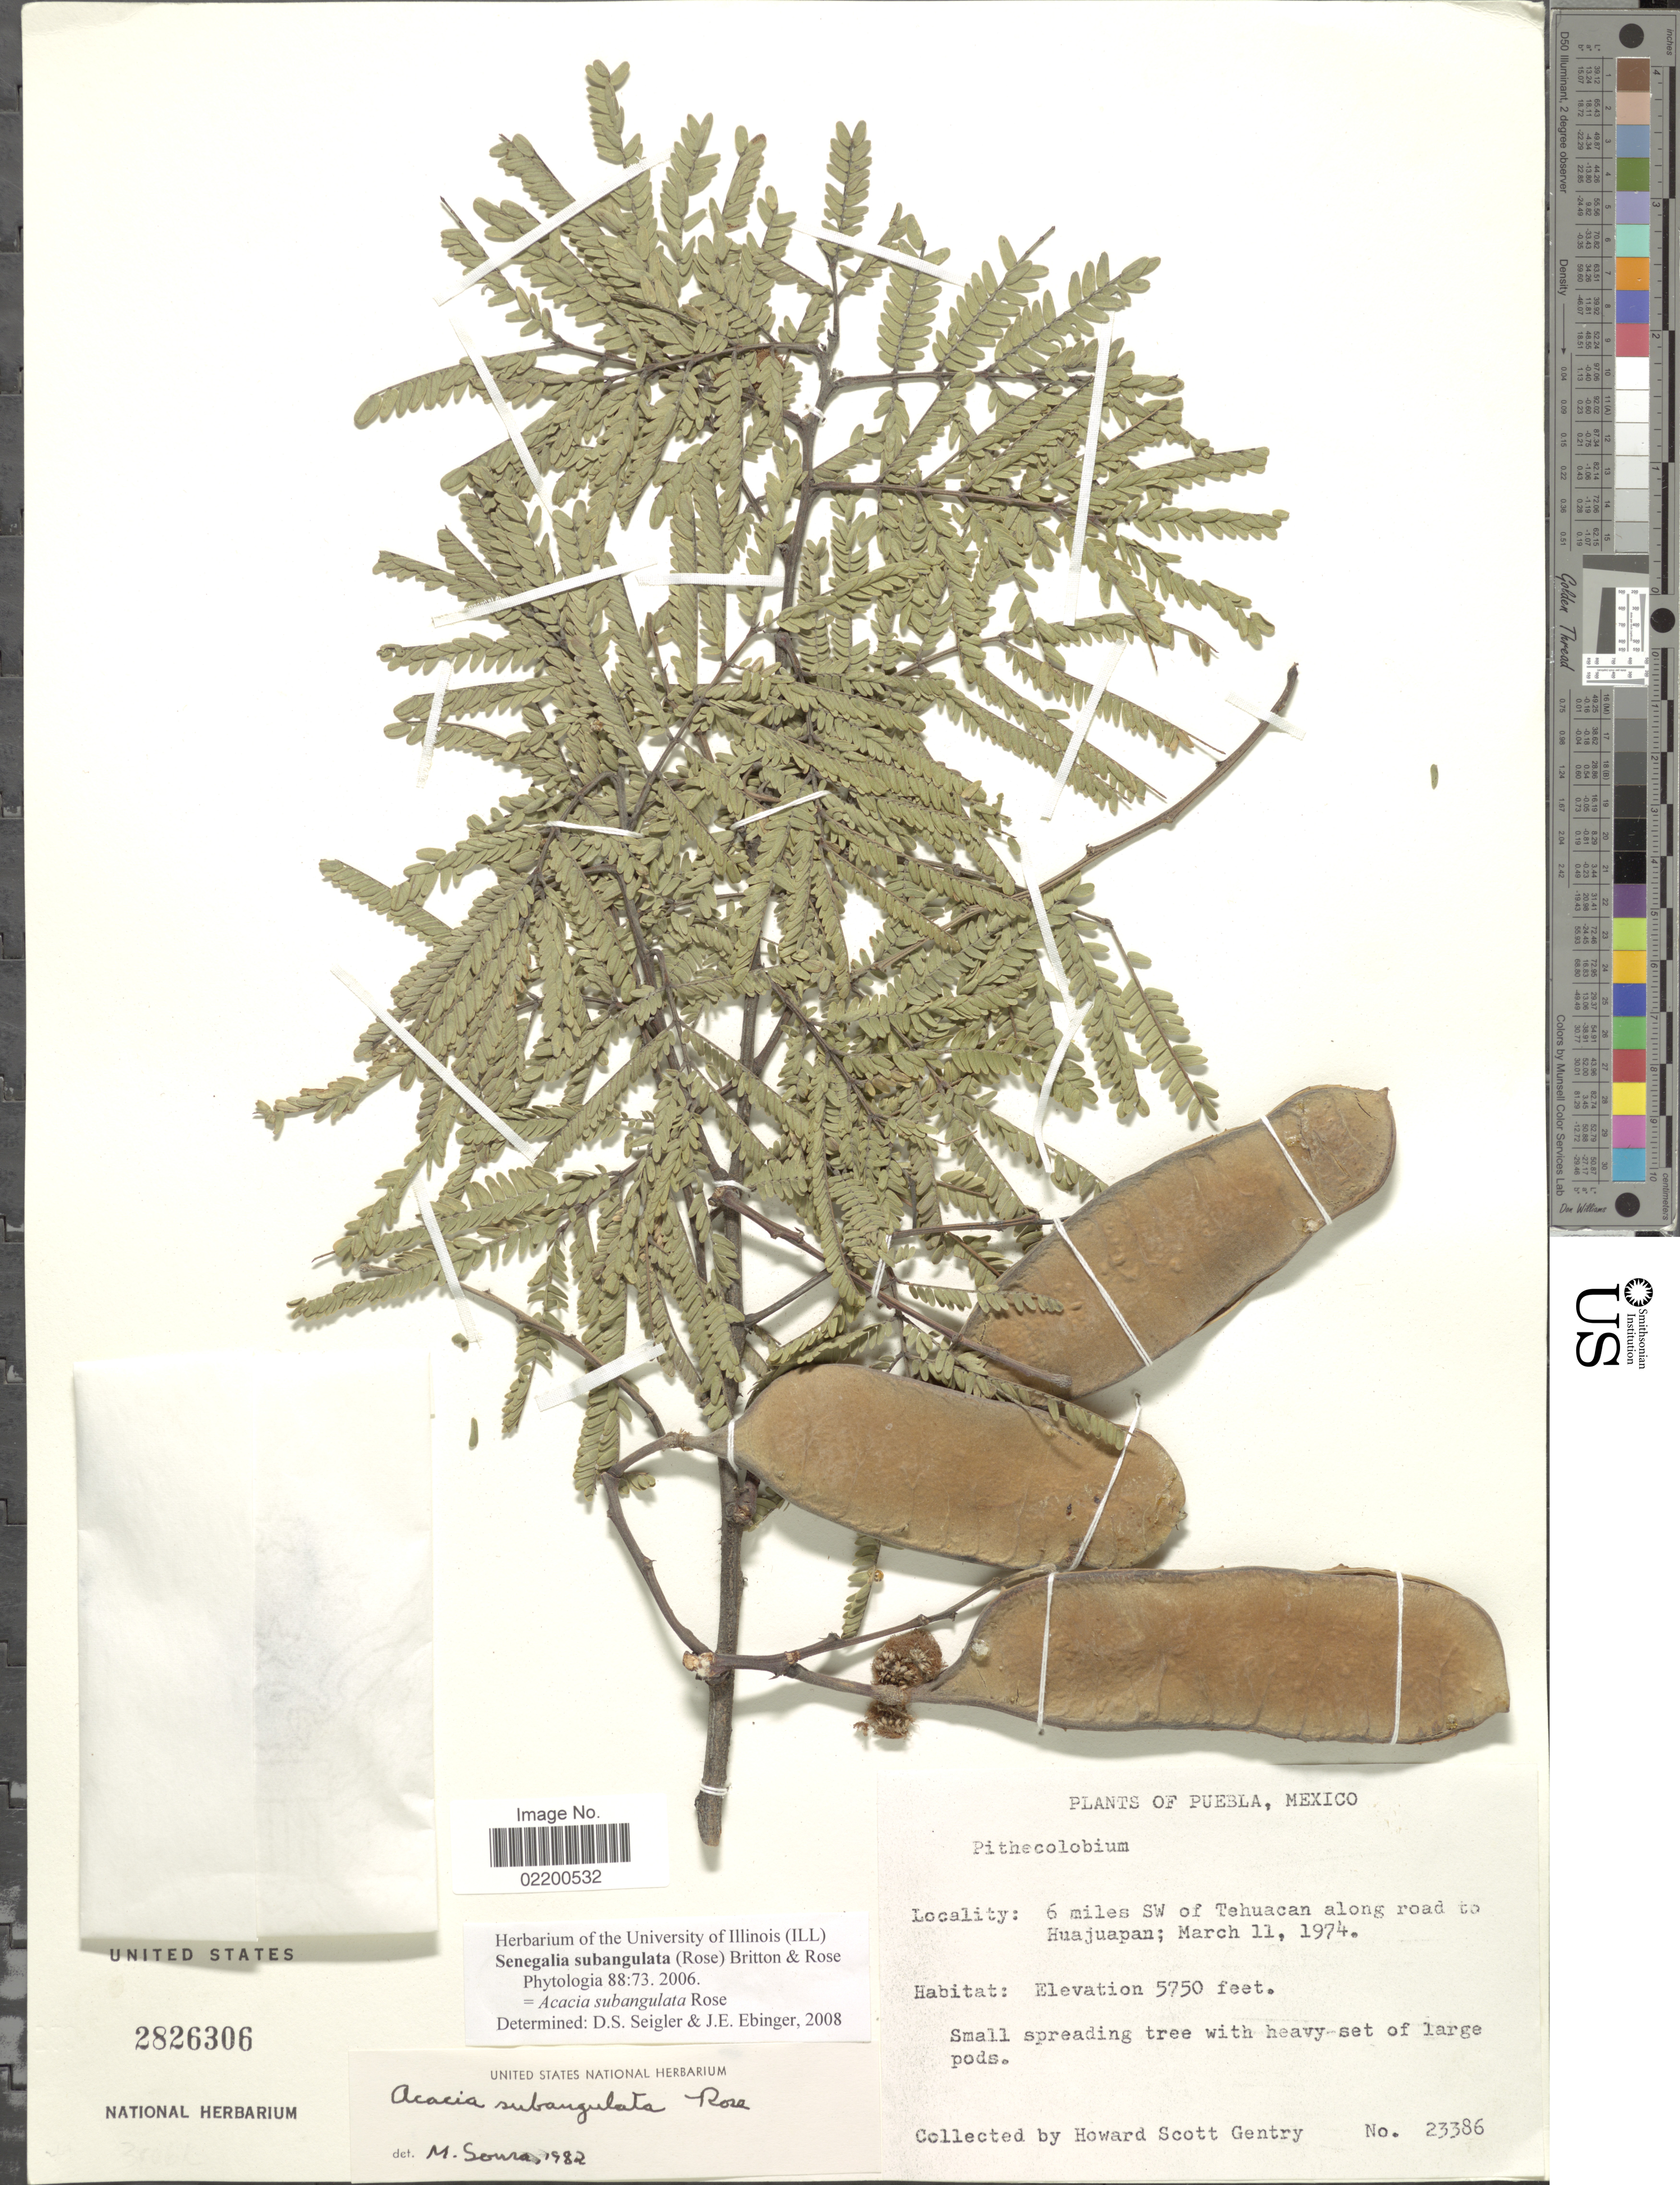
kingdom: Plantae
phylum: Tracheophyta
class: Magnoliopsida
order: Fabales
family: Fabaceae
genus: Senegalia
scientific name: Senegalia subangulata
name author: (Rose) Britton & Rose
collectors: H. S. Gentry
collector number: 23386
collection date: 1974-03-11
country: Mexico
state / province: Puebla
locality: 6 miles SW of Tehuacan along road to Huajuapan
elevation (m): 1753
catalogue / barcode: US 2826306